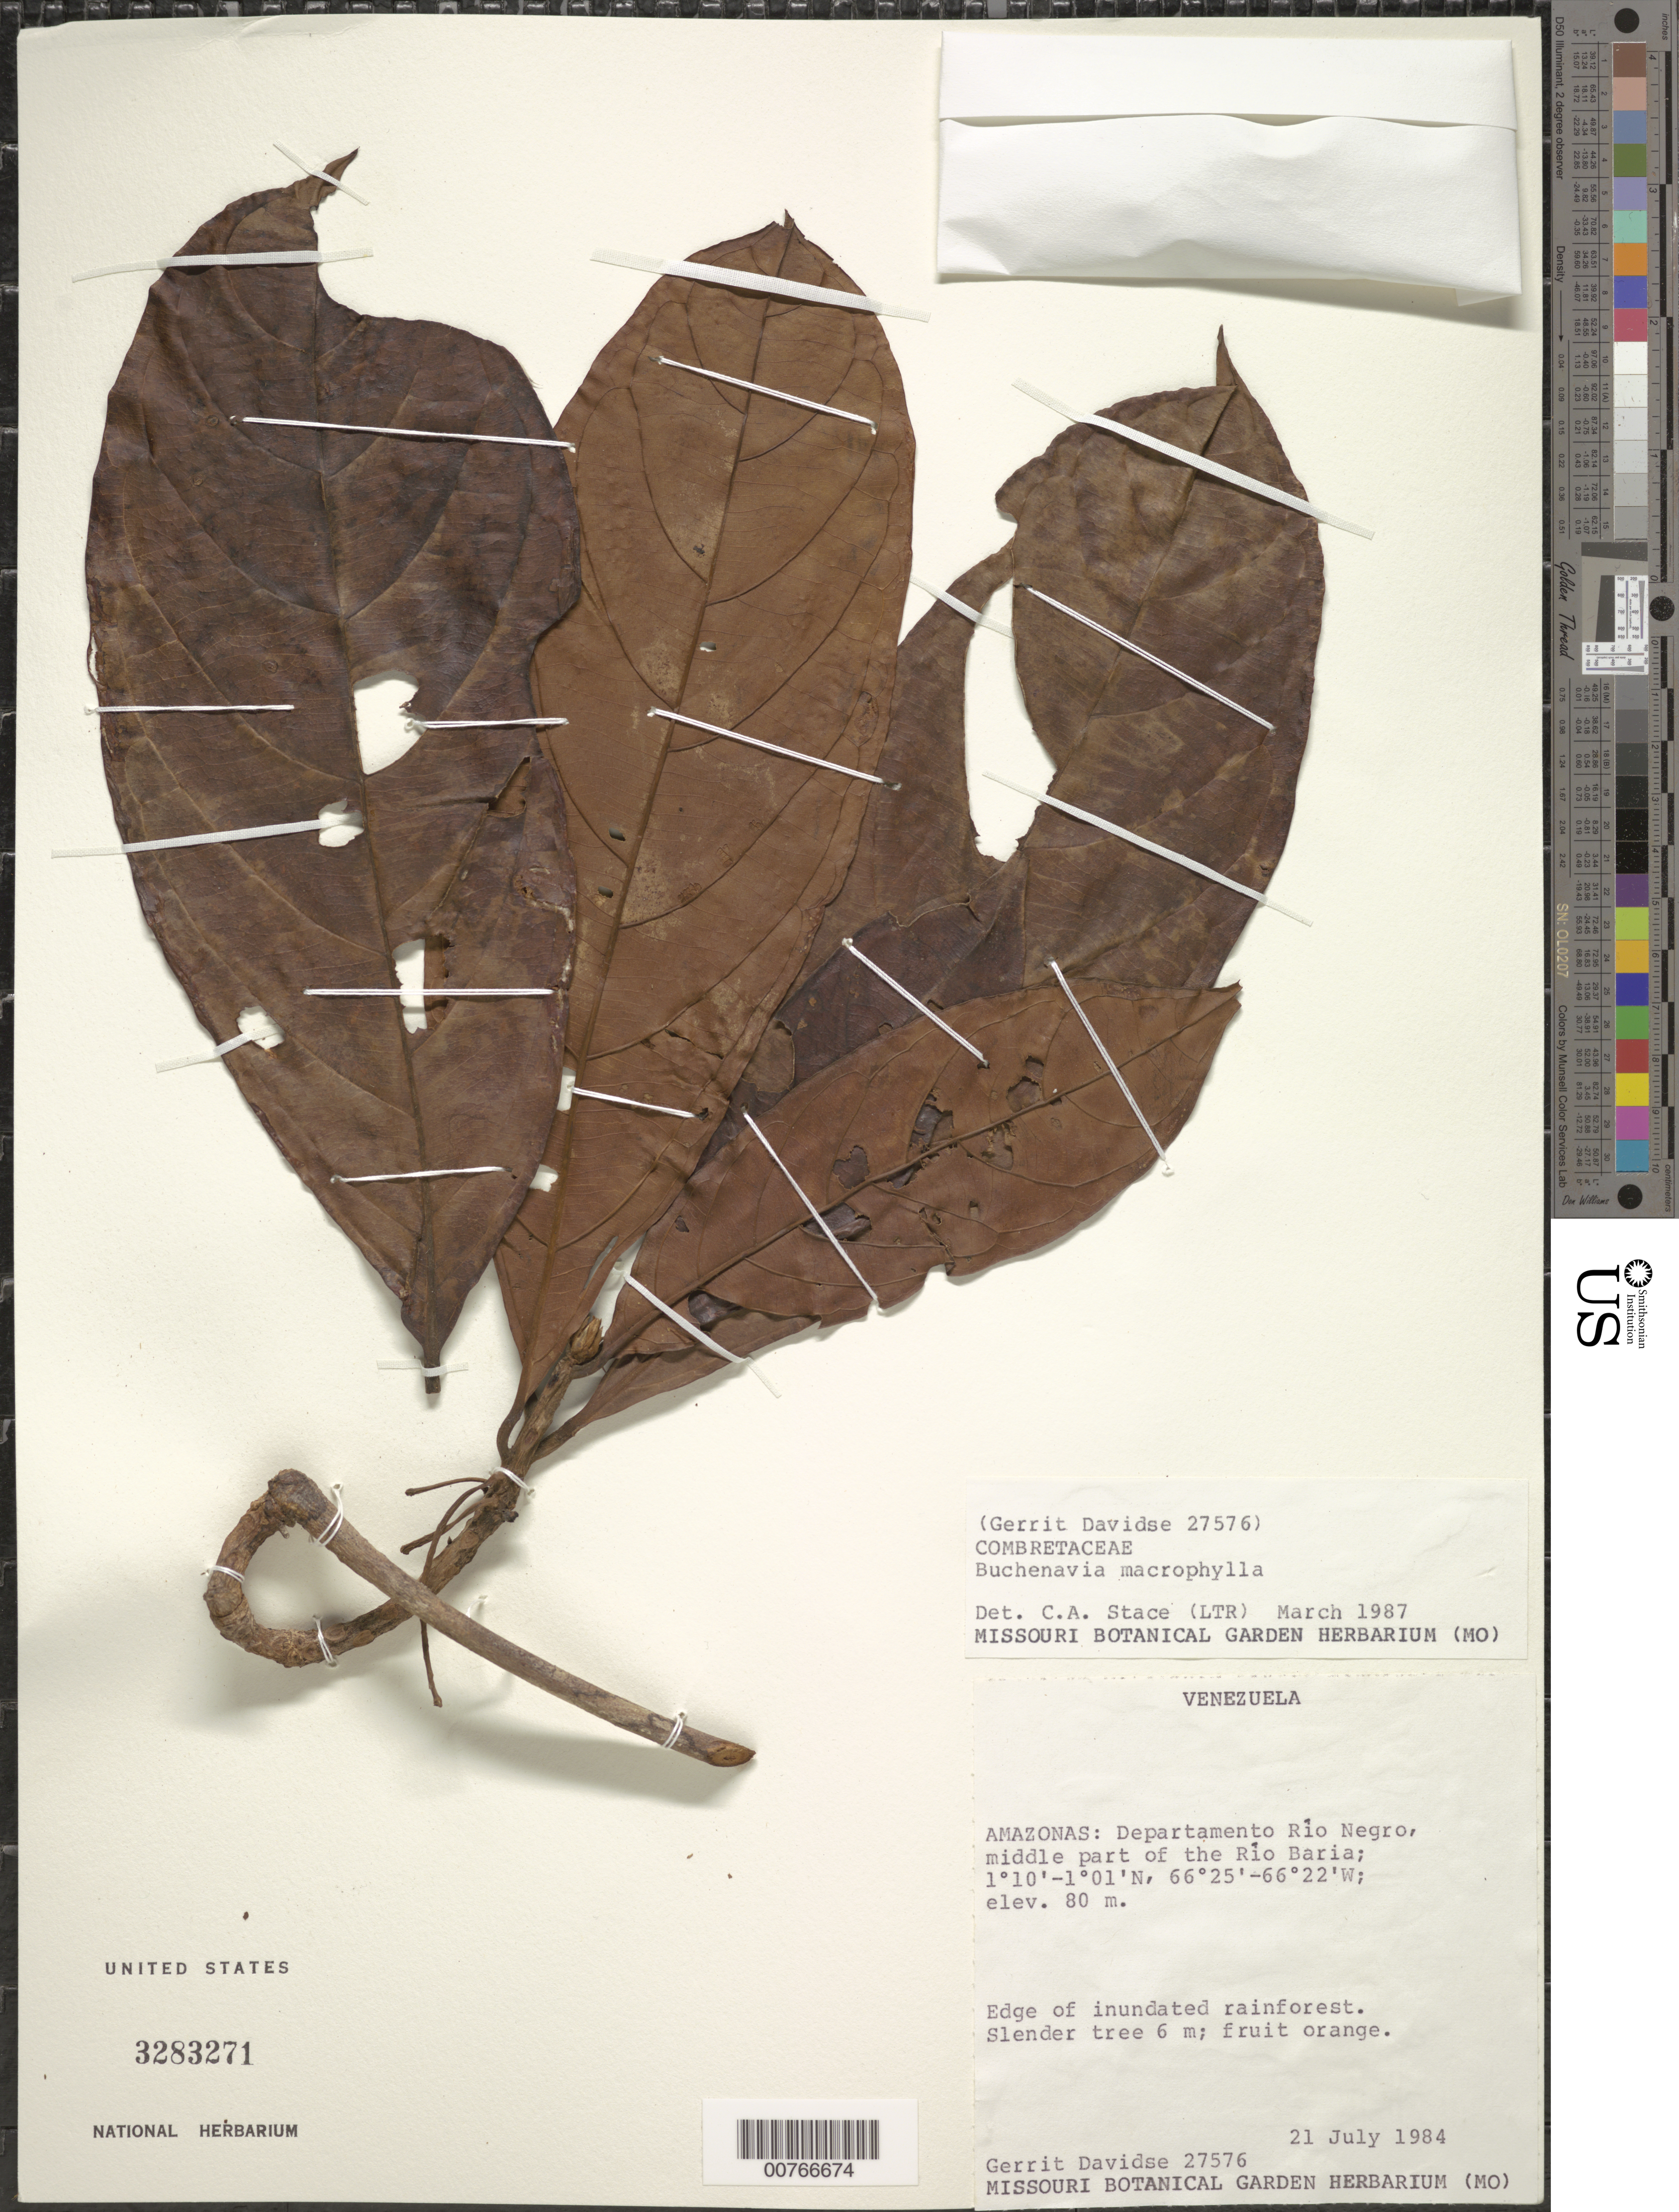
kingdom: Plantae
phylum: Tracheophyta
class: Magnoliopsida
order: Myrtales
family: Combretaceae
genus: Terminalia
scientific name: Terminalia macrophylla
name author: (Spruce ex Eichler) Gere & Boatwr.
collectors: G. Davidse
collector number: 27576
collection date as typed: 21-Jul-84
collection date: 1984-07-21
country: Venezuela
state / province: Amazonas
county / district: Río Negro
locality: Río Baria, middle part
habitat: Edge of inundated rainforest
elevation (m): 80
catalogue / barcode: US 3283271